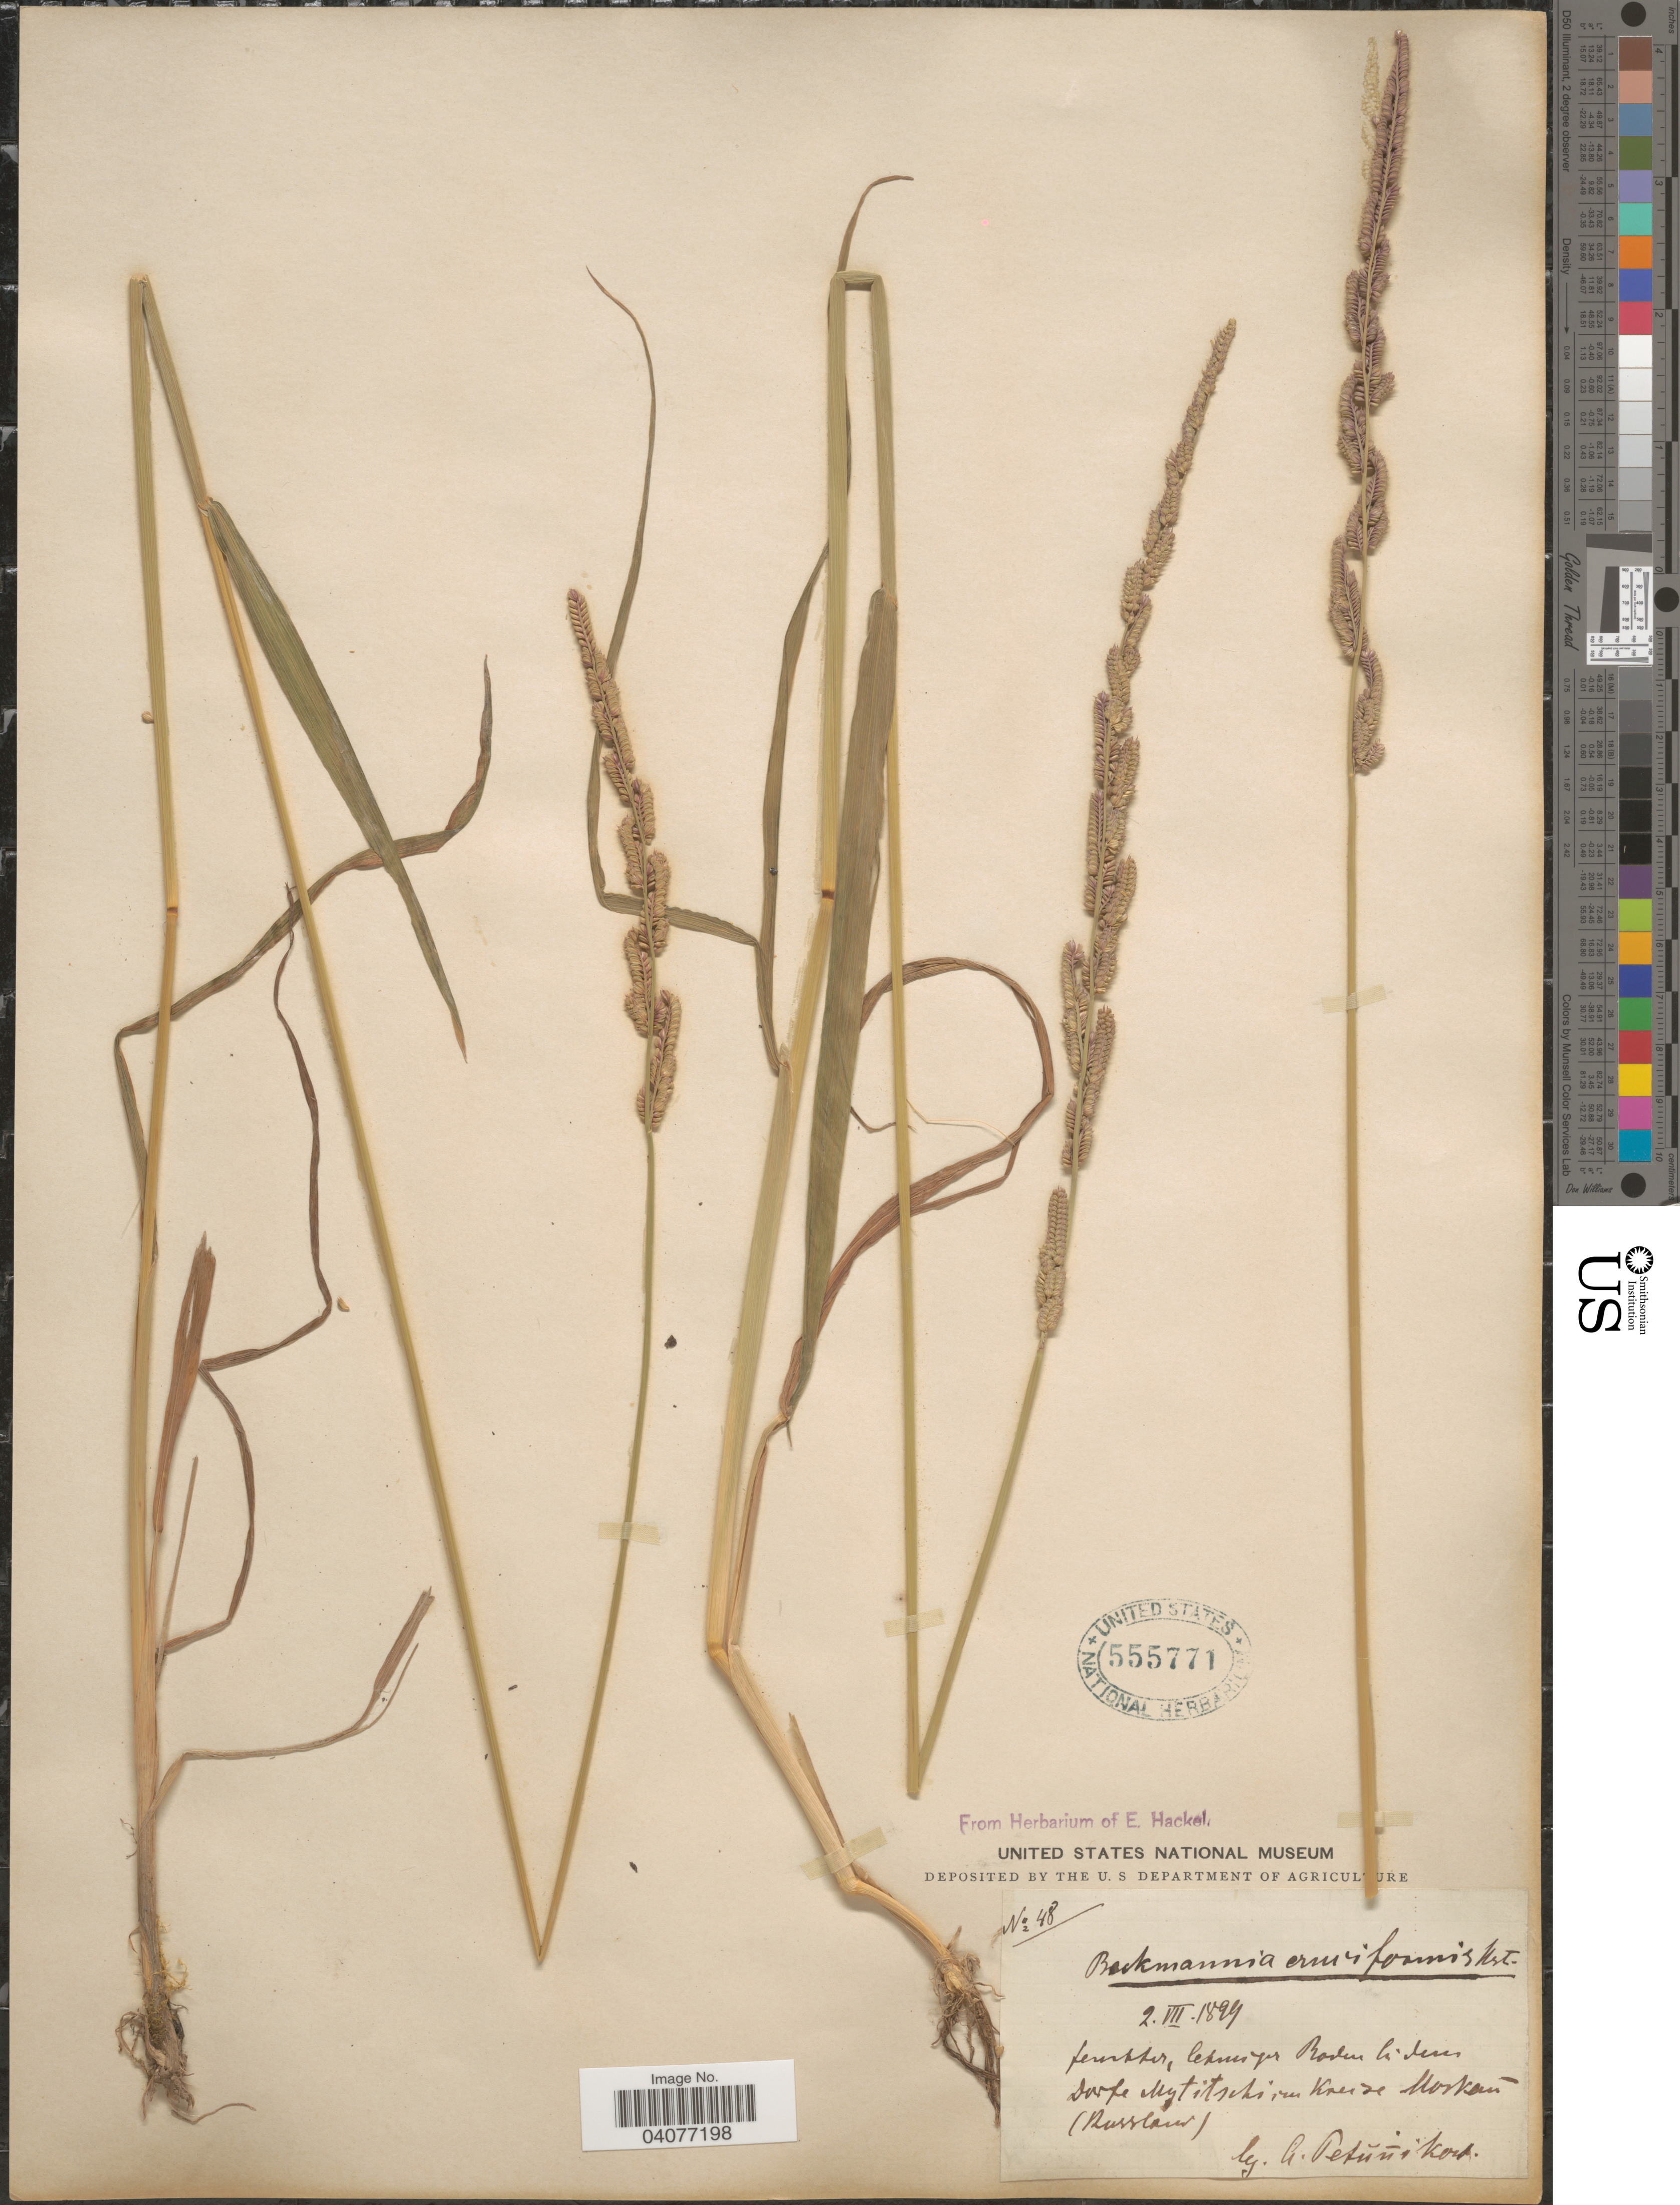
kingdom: Plantae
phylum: Tracheophyta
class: Liliopsida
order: Poales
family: Poaceae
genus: Beckmannia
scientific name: Beckmannia eruciformis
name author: (L.) Host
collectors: G. Petunnikov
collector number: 48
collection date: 1829-07-02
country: Russian Federation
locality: [illegible text] (Russland).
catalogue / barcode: US 555771